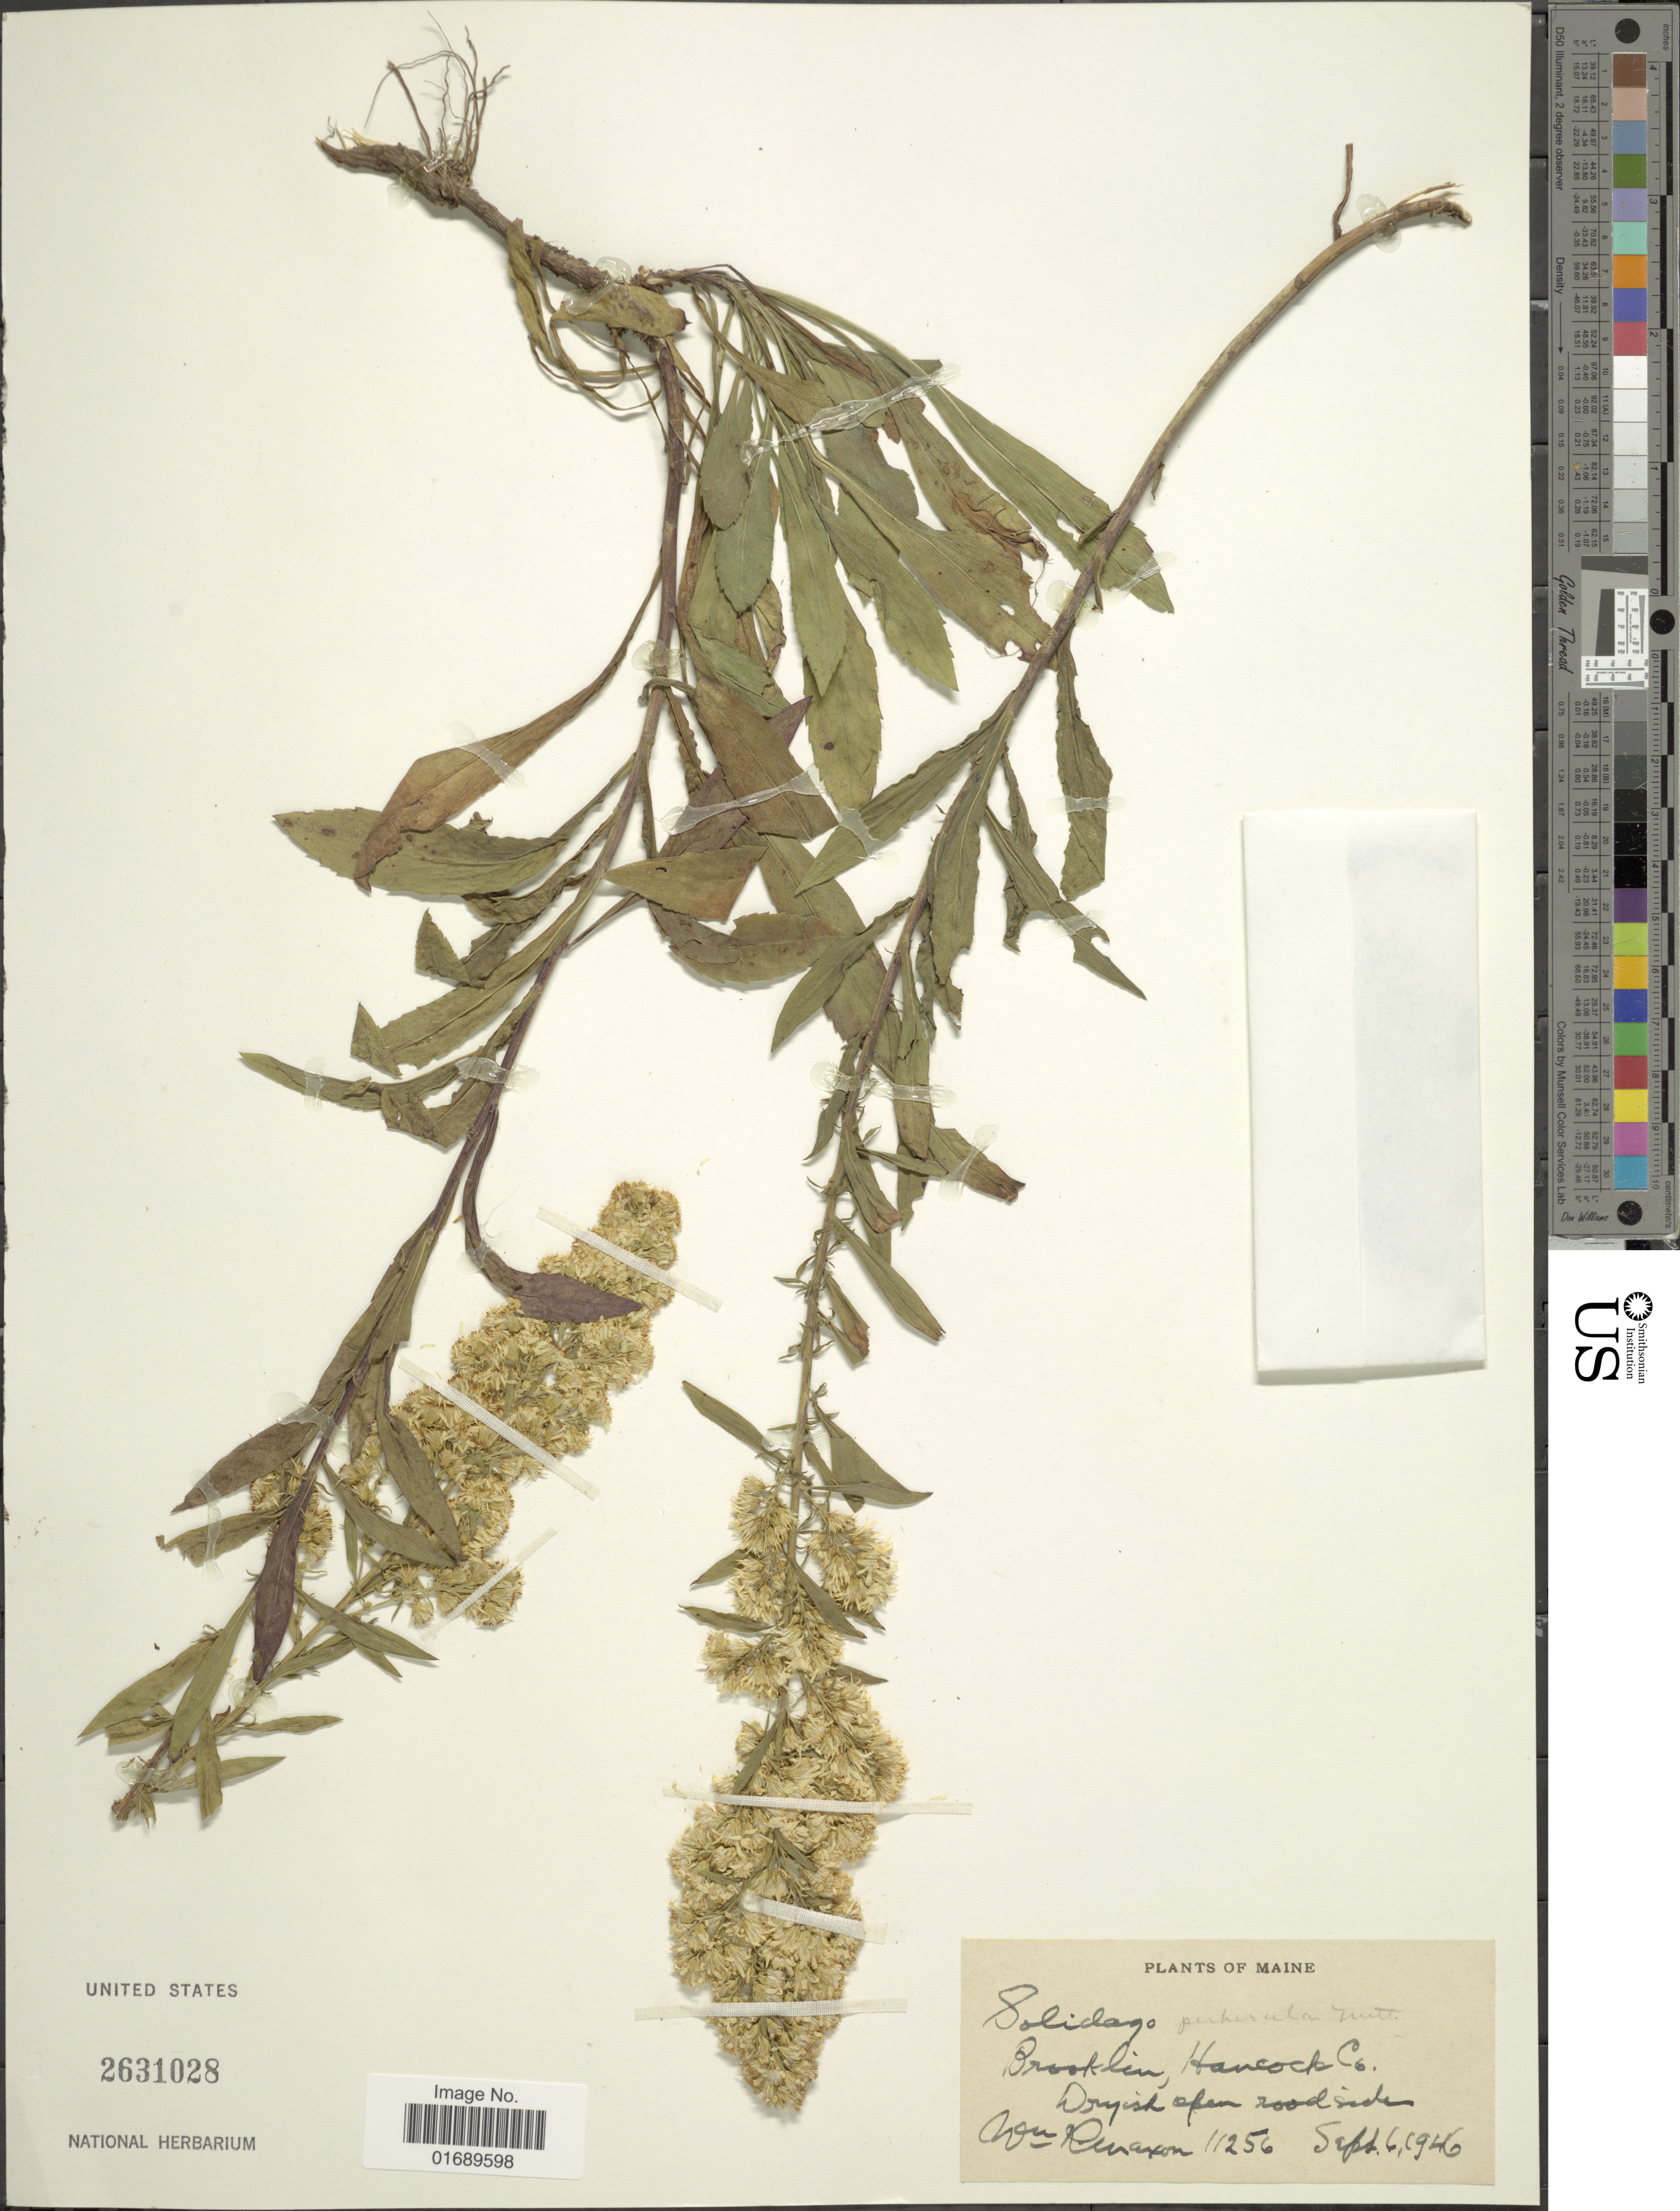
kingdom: Plantae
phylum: Tracheophyta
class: Magnoliopsida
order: Asterales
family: Asteraceae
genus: Solidago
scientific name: Solidago puberula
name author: Nutt.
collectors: W. R. Maxon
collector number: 11256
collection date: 1946-09-06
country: United States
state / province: Maine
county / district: Hancock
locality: Brooklin, Hancock Co, Dryish open roadside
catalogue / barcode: US 2631028